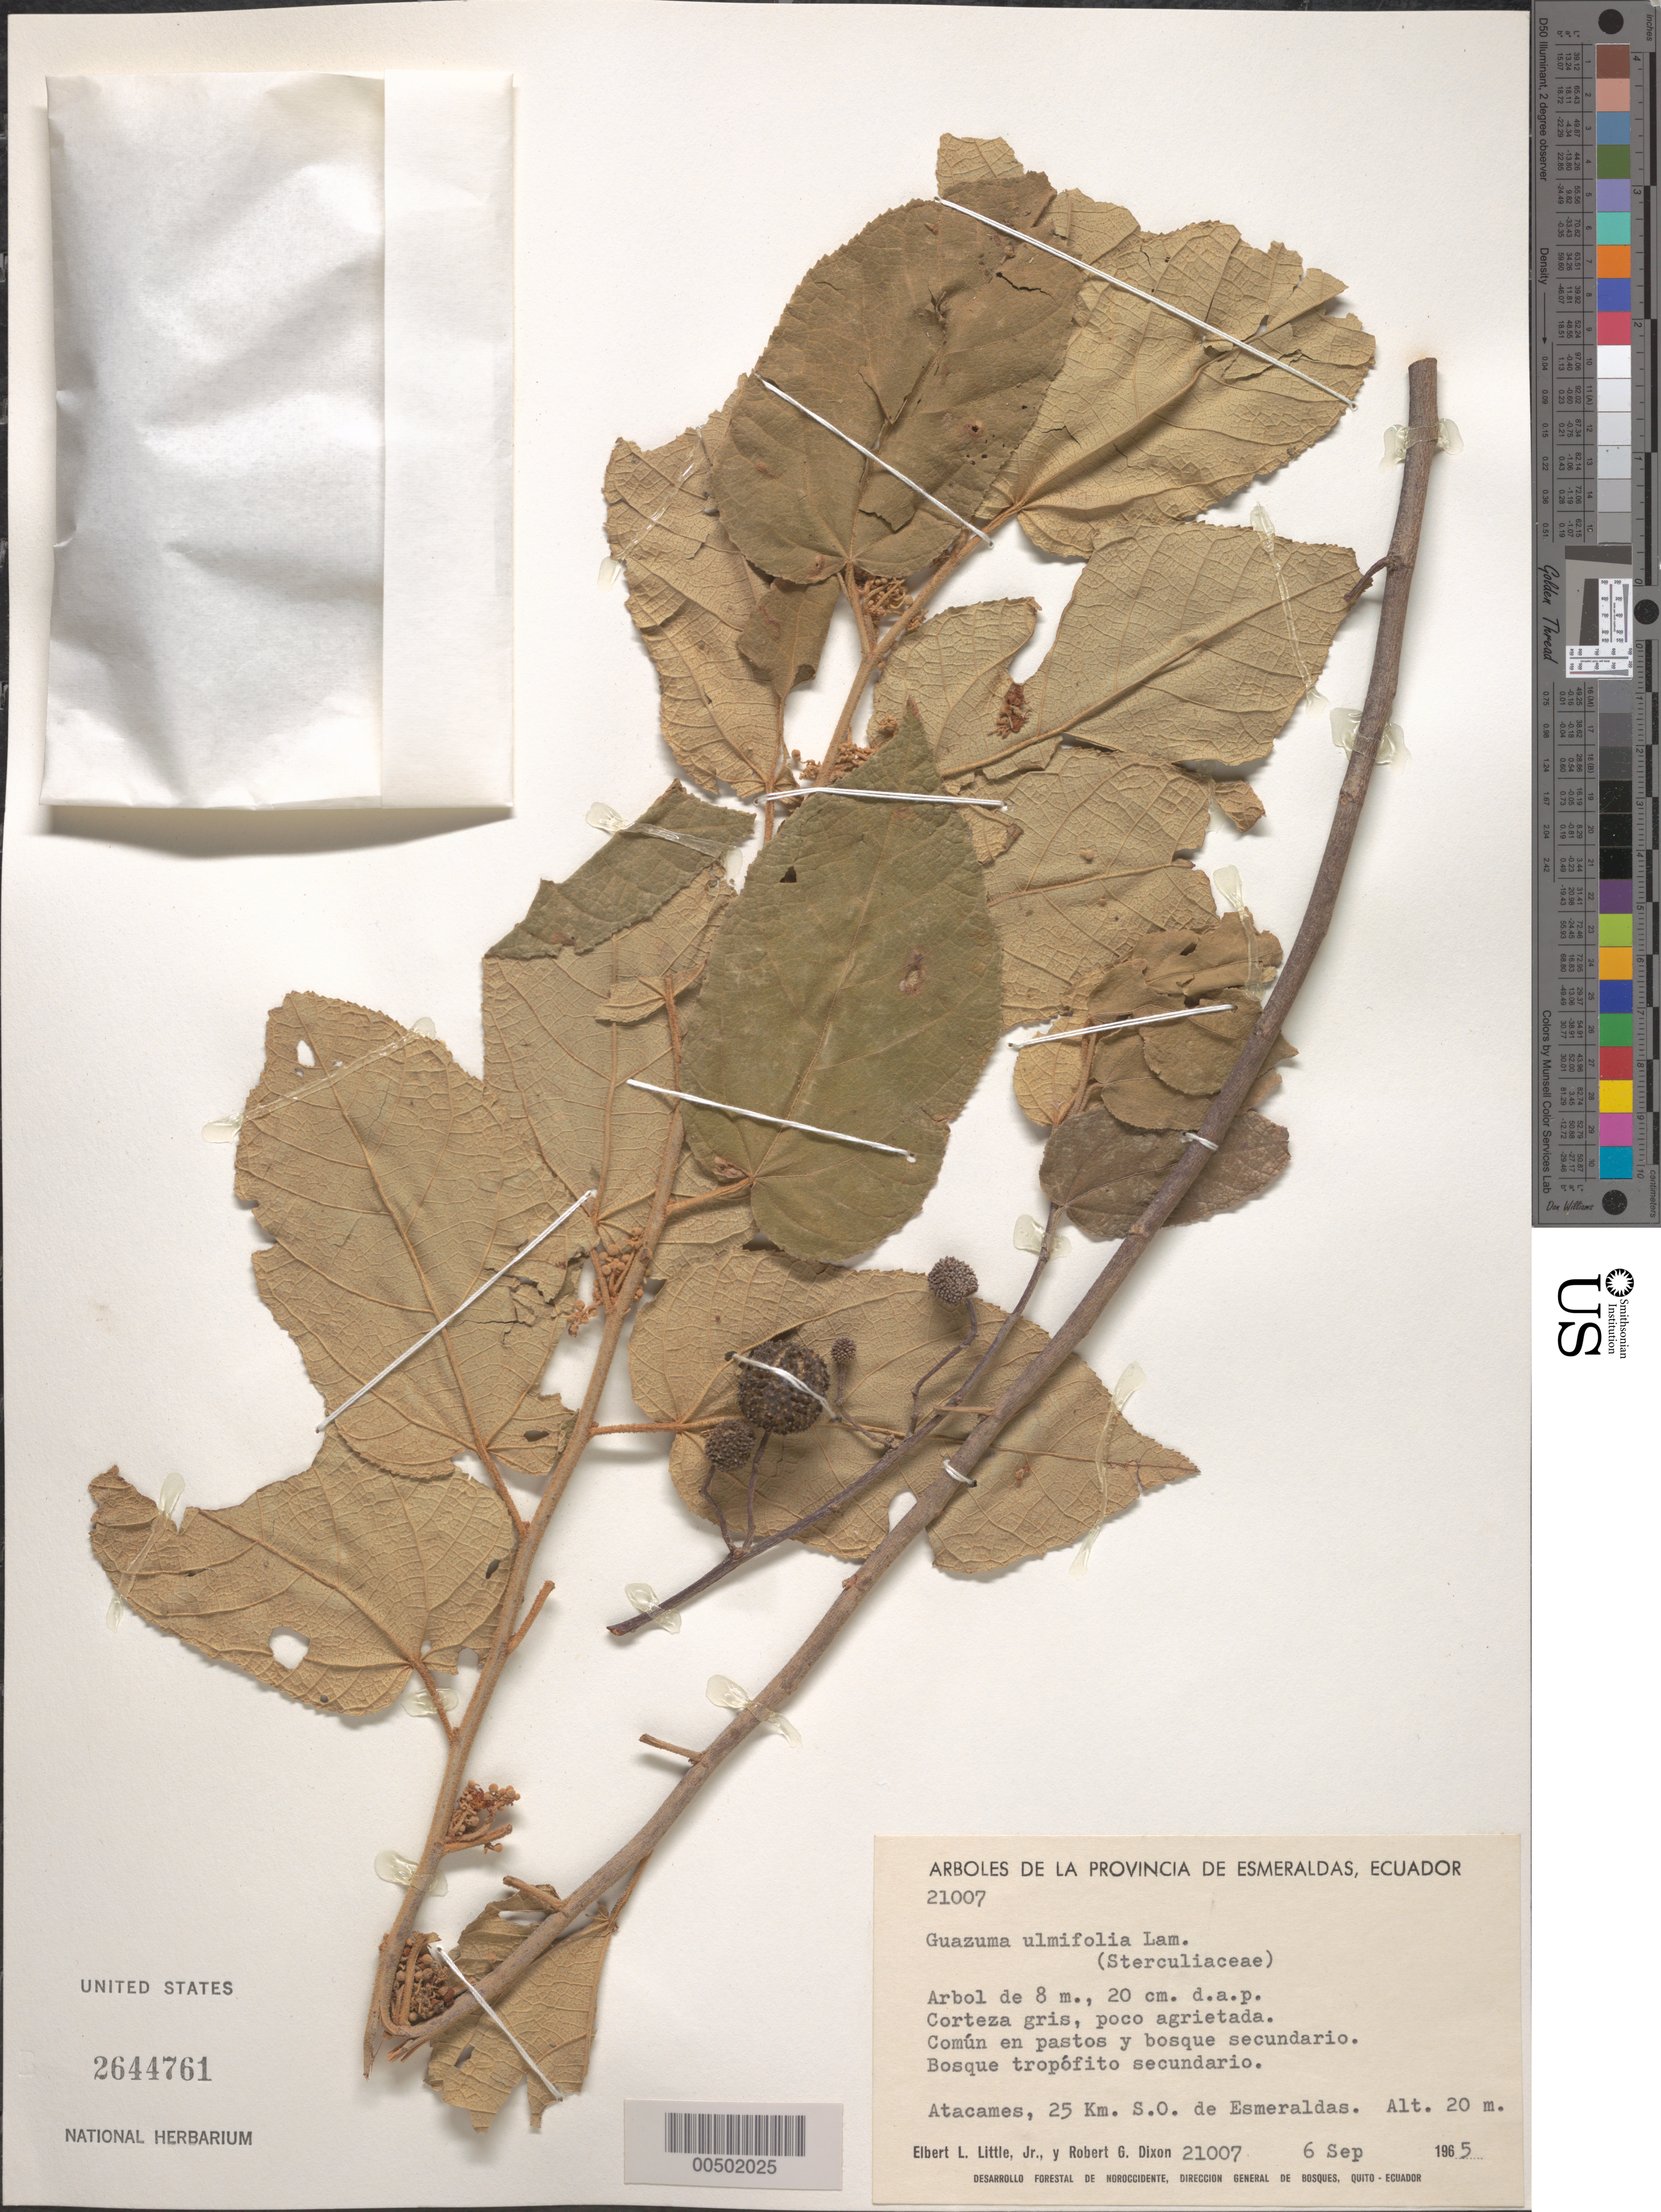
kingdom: Plantae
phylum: Tracheophyta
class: Magnoliopsida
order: Malvales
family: Malvaceae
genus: Guazuma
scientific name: Guazuma ulmifolia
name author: Lam.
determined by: Dorr, L. J., (BOT), Smithsonian Institution - National Museum of Natural History (UNITED STATES)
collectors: E. L. Little & R. G. Dixon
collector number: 21007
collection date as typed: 06 Sep 1965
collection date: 1965-09-06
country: Ecuador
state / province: Esmeraldas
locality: Atacames, 25 km SW de Esmeraldas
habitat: Bosque tropofito secundario. Comun en pastos y bosque secundario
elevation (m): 20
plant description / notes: NY, US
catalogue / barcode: US 2644761